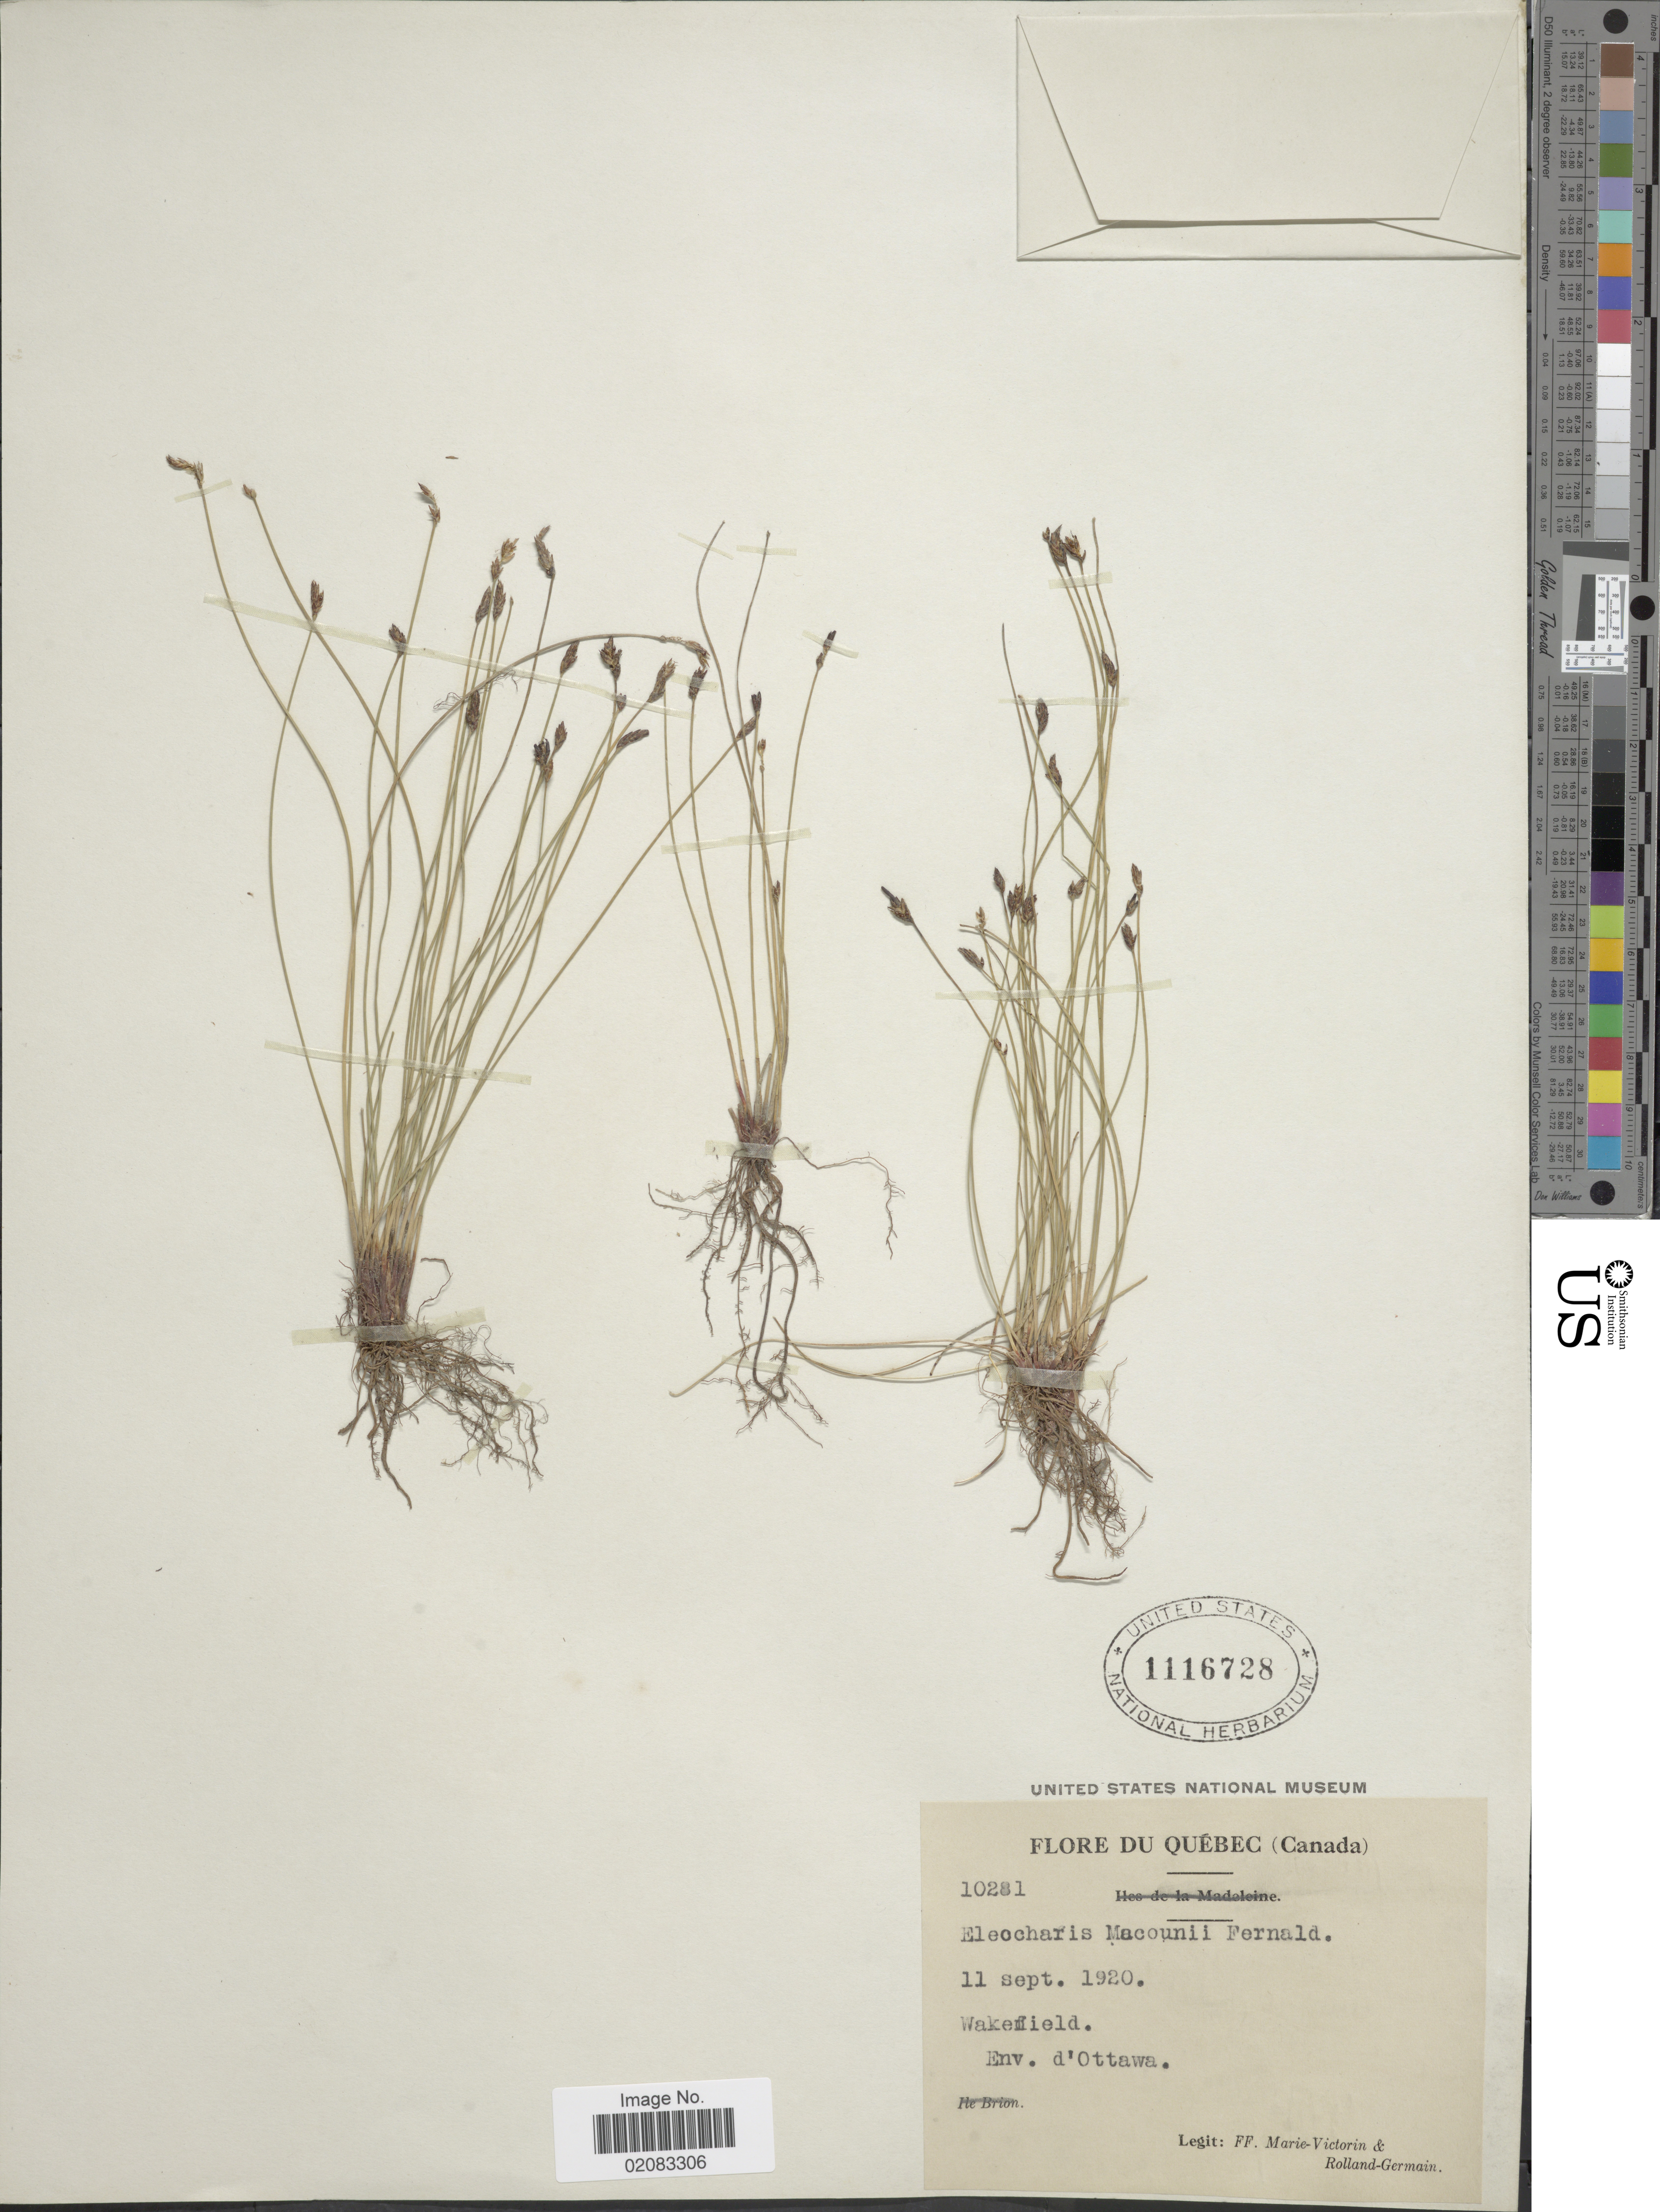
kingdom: Plantae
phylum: Tracheophyta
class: Liliopsida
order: Poales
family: Cyperaceae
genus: Eleocharis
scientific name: Eleocharis obtusa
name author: (Willd.) Schult.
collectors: F. Marie-Victorin & Rolland-Germain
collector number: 10281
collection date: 1920-09-11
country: Canada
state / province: Quebec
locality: Wakefield, Env. d'Ottawa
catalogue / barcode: US 1116728